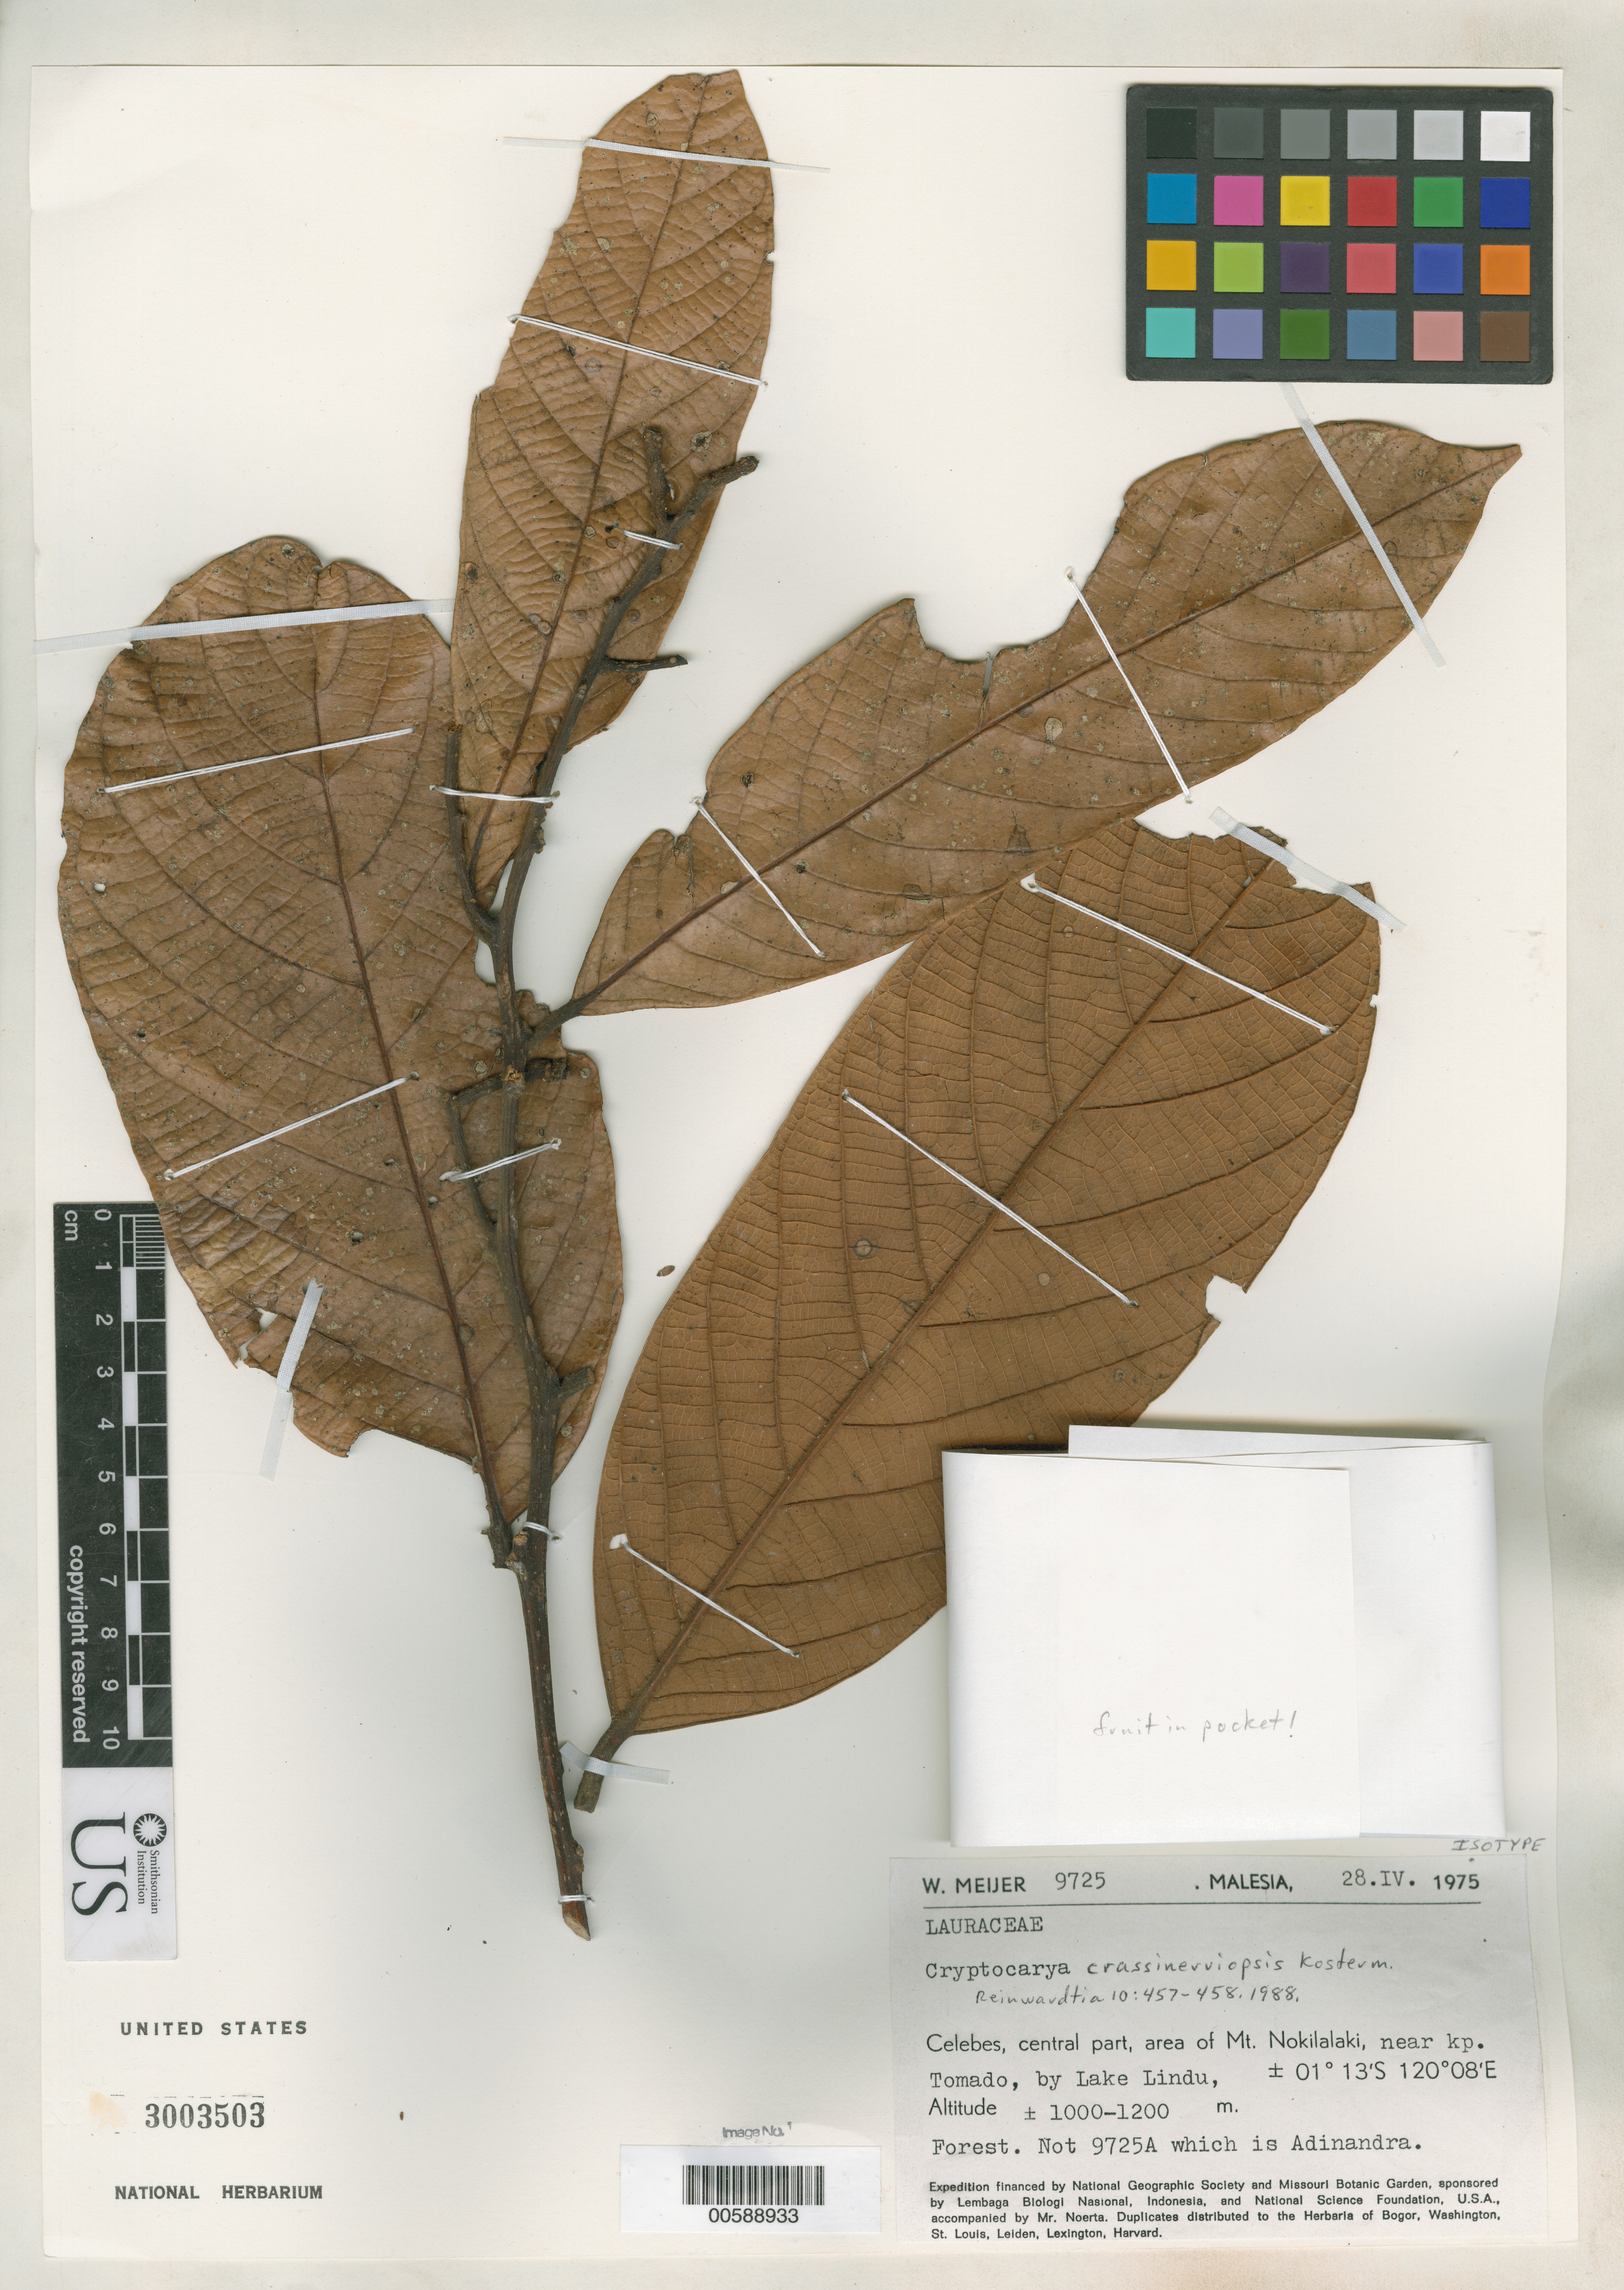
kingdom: Plantae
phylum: Tracheophyta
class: Magnoliopsida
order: Laurales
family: Lauraceae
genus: Cryptocarya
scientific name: Cryptocarya crassinerviopsis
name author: Kosterm.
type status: Isotype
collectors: W. Meijer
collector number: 9725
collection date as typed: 28 Apr 1975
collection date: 1975-04-28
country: Indonesia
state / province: Sulawesi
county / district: Sulawesi Tengah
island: Sulawesi [Celebes]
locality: Central part, area of Mt. Nokilalaki, near Kp. Tomado, by Lake Lindu.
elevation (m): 1000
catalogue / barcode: US 3003503